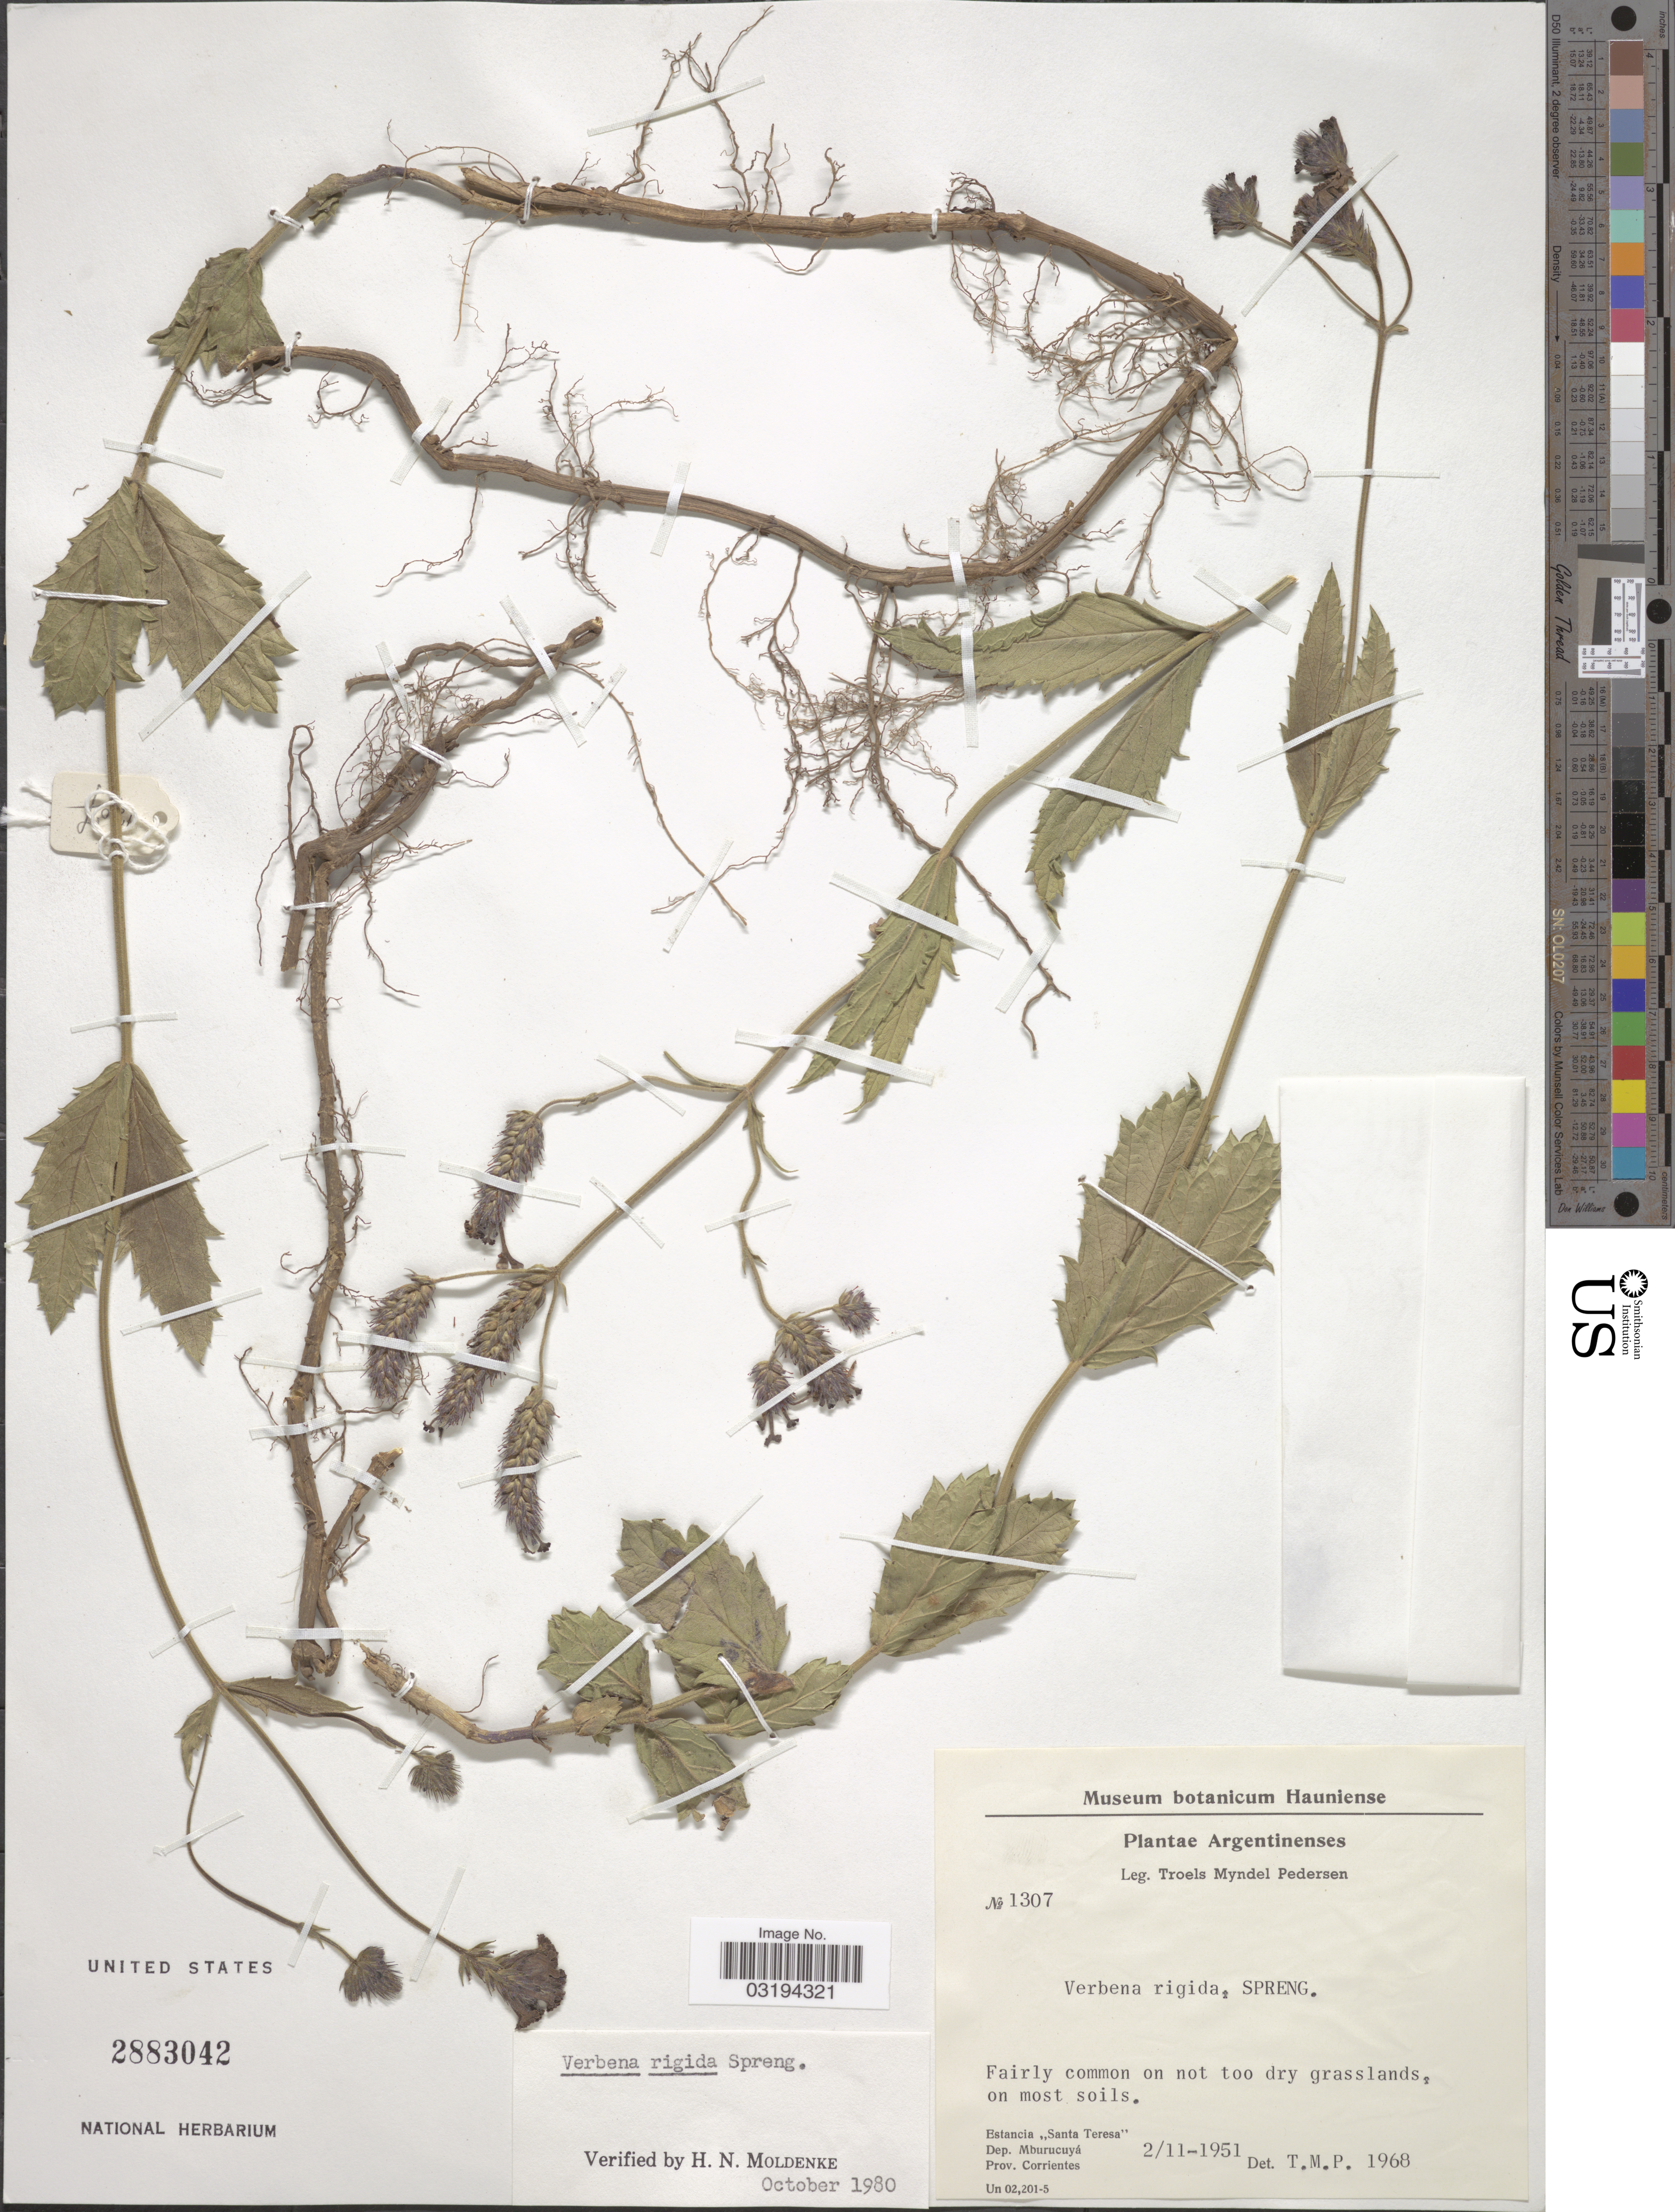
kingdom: Plantae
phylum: Tracheophyta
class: Magnoliopsida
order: Lamiales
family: Verbenaceae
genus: Verbena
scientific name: Verbena rigida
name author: Spreng.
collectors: T. Pederson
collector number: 1307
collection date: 1951-11-02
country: Argentina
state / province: Corrientes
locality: Estancia "Santa Teresa", Dep. Mburucuyá.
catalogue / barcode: US 2883042